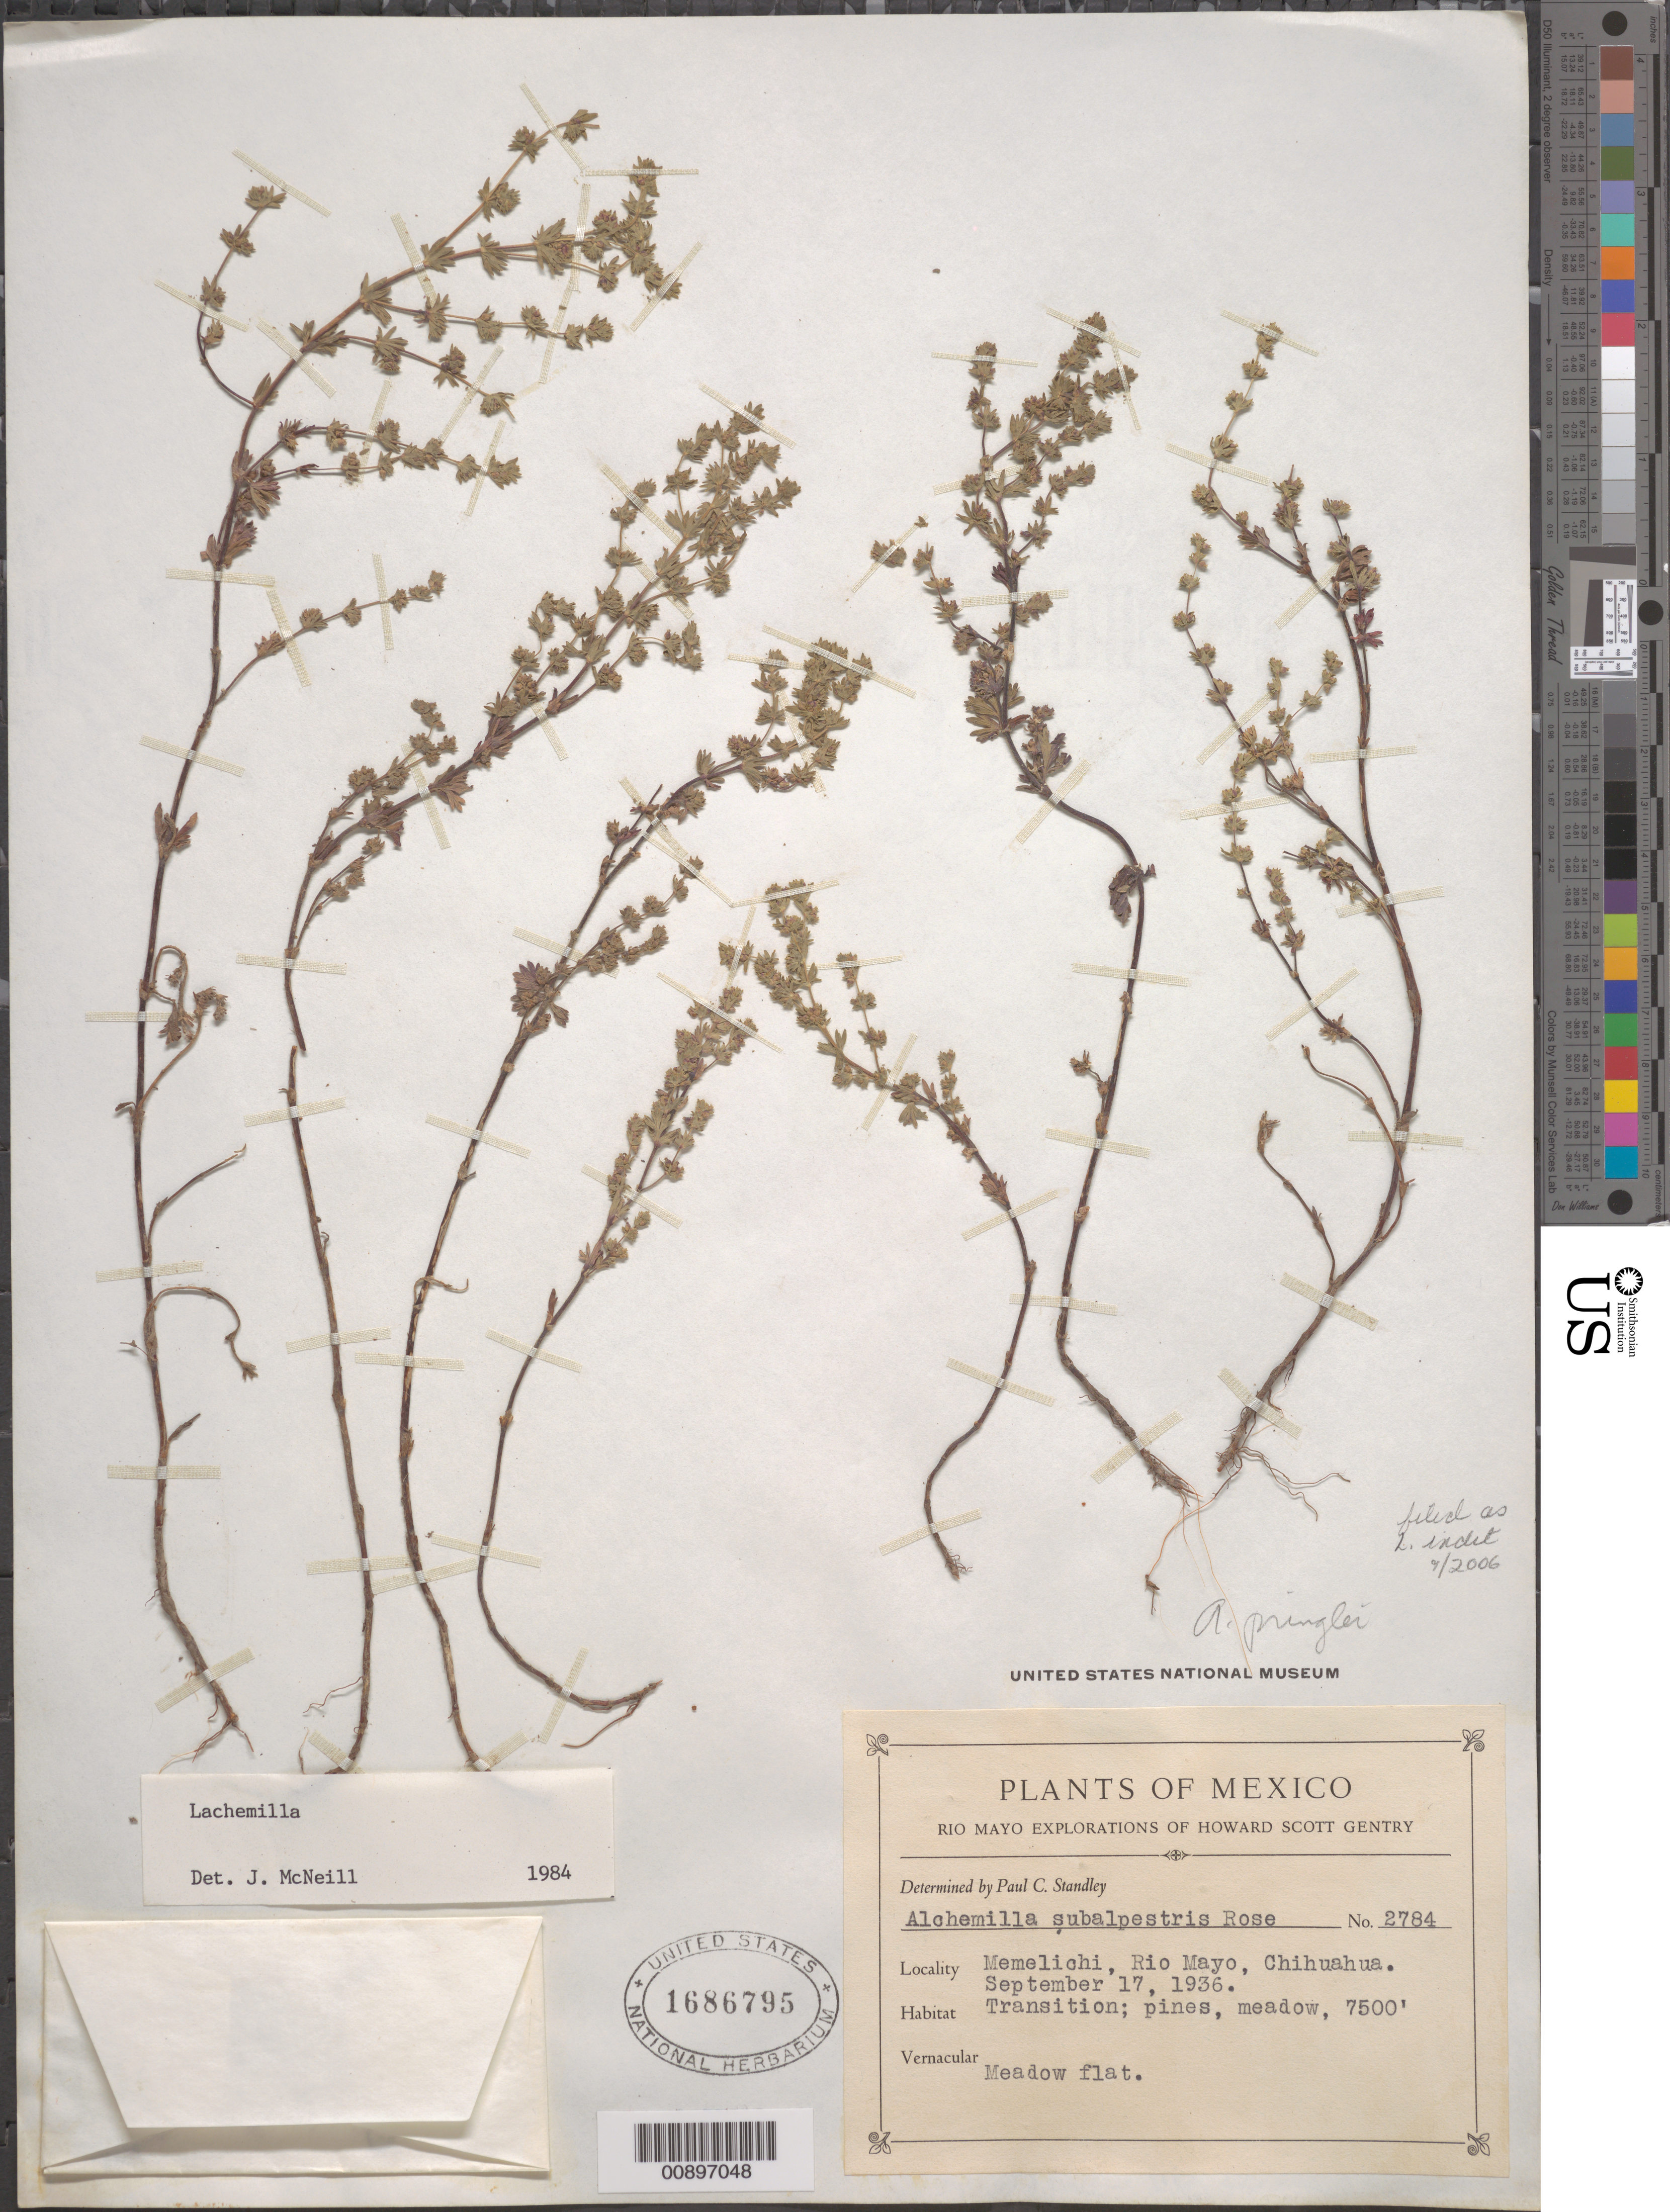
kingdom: Plantae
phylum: Tracheophyta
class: Magnoliopsida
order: Rosales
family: Rosaceae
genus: Lachemilla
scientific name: Lachemilla sp.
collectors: H. S. Gentry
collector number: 2784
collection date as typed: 17 Sep 1936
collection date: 1936-09-17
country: Mexico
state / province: Chihuahua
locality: Memelichi, Río Mayo, Chihuahua.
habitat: Transition; pines, meadow. Meadow flat.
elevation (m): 2286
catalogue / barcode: US 1686795